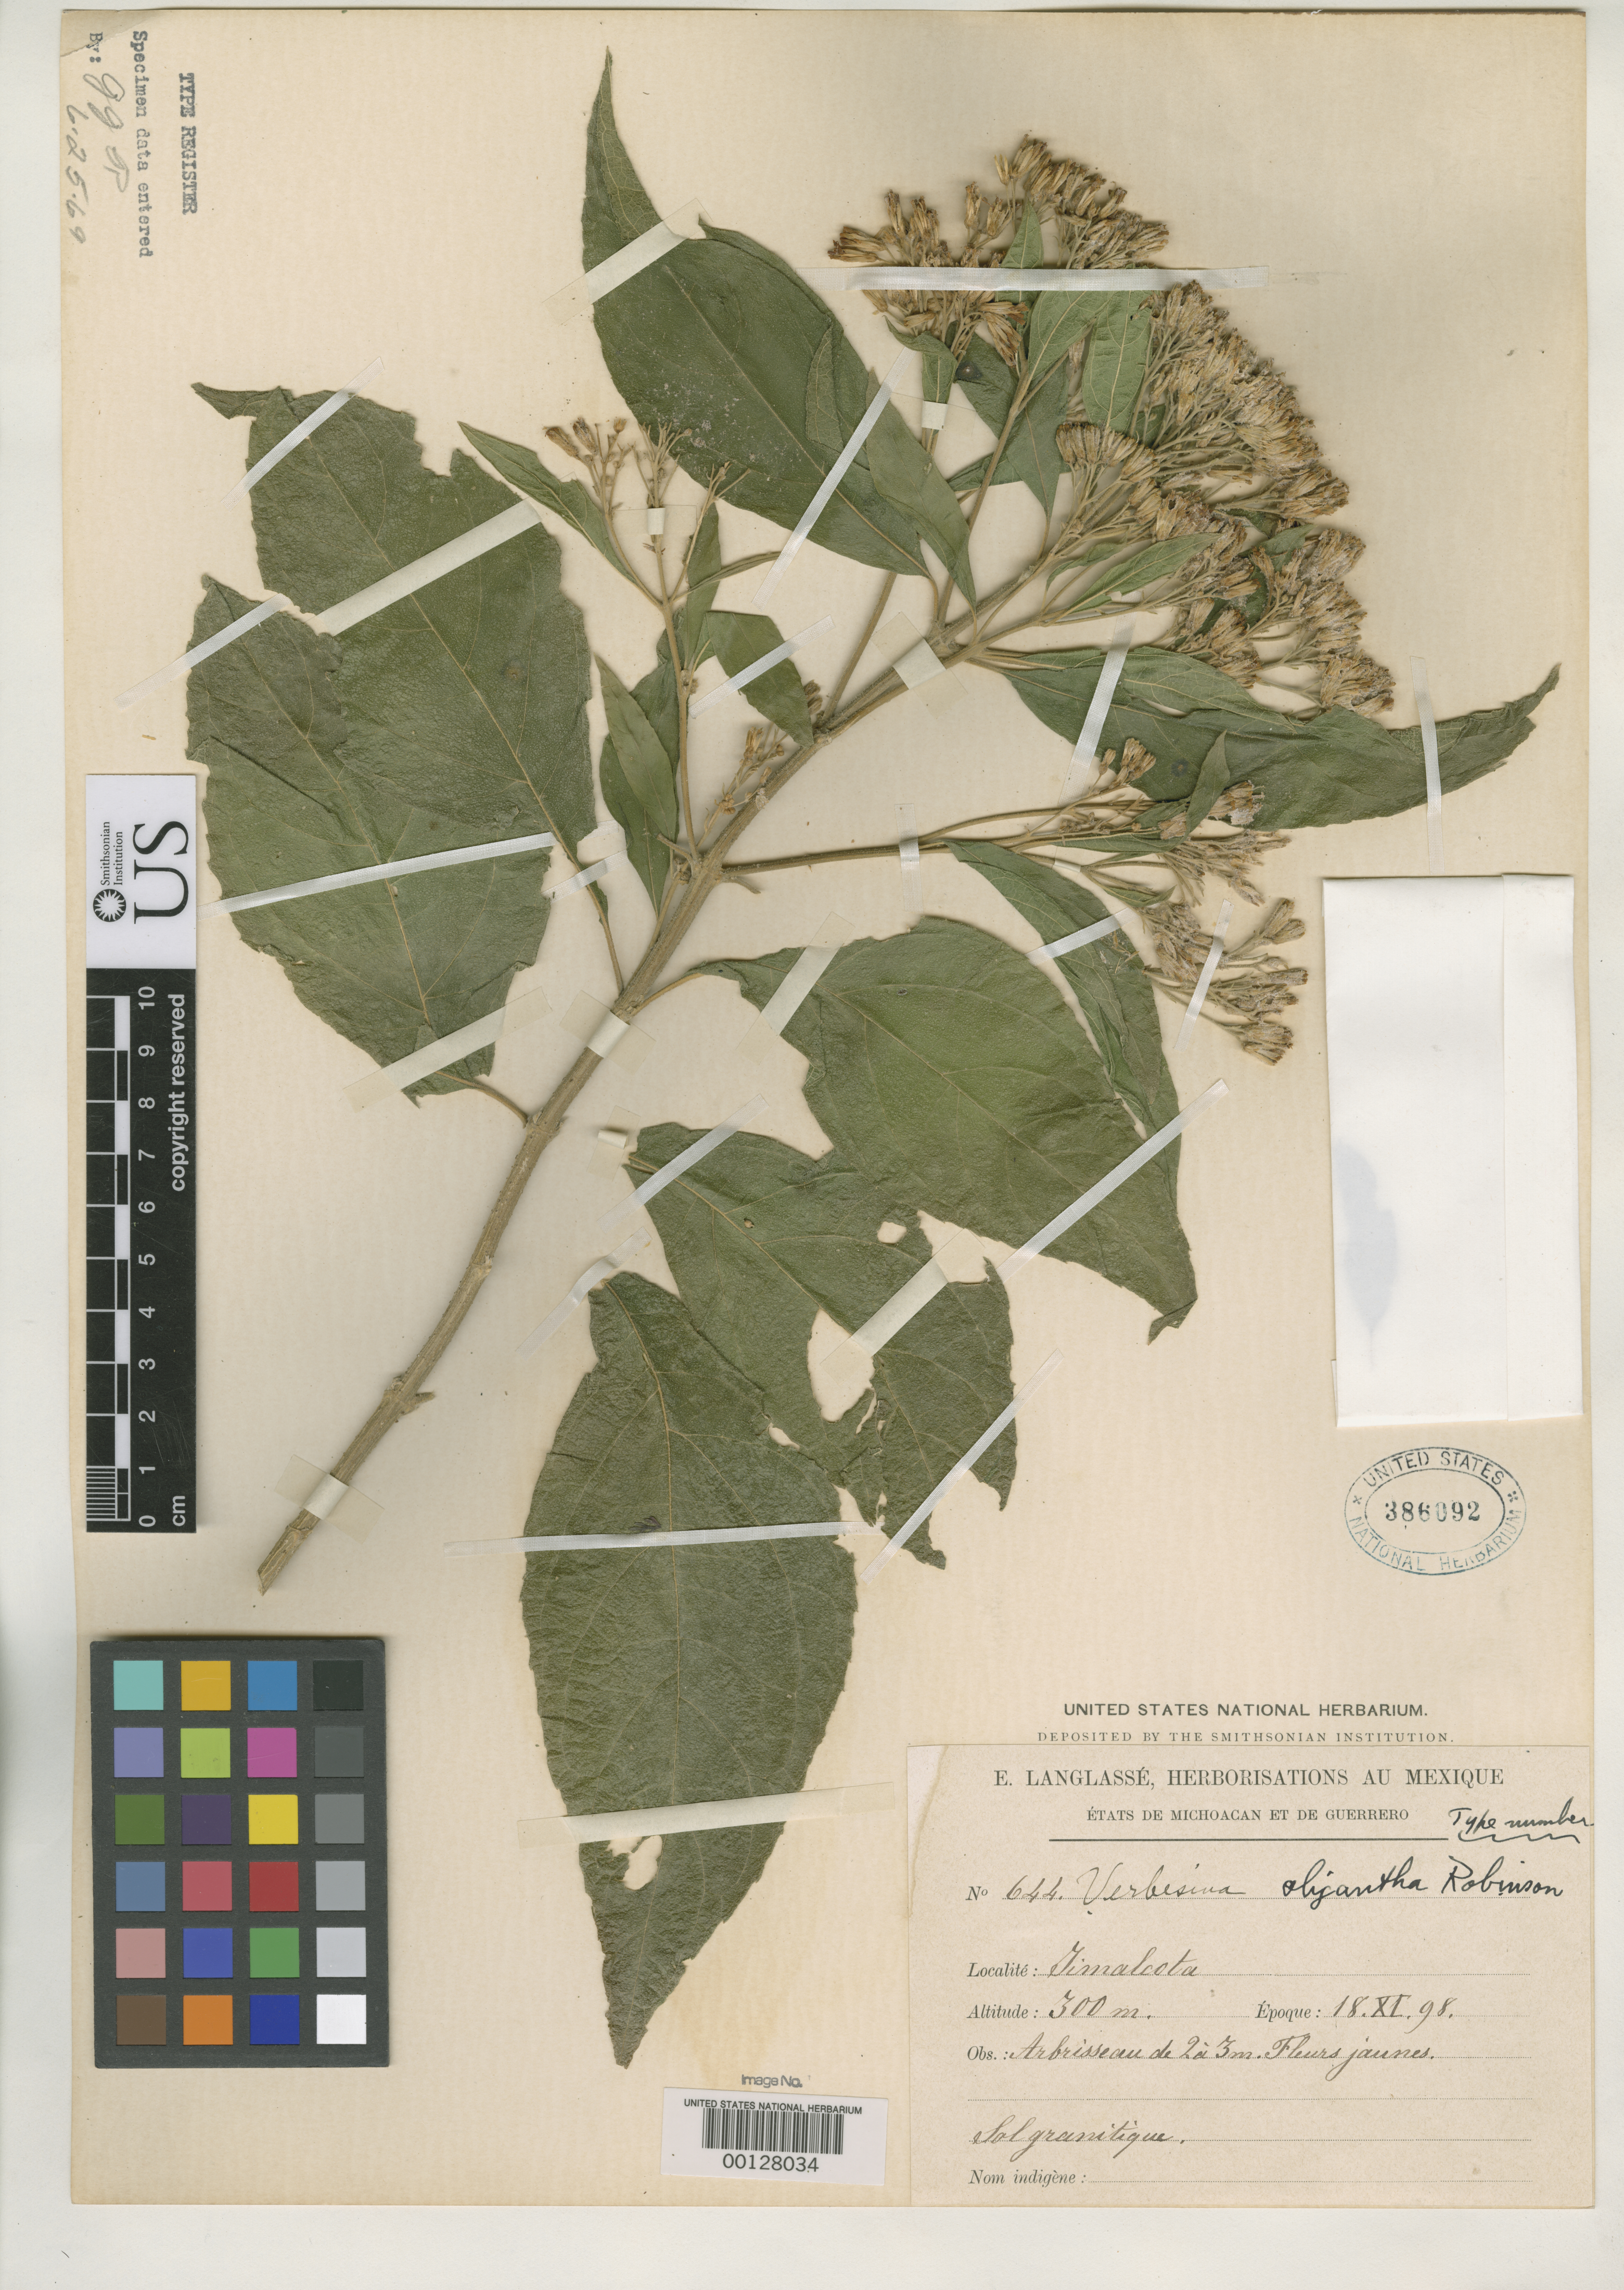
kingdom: Plantae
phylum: Tracheophyta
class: Magnoliopsida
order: Asterales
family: Asteraceae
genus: Verbesina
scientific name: Verbesina oligantha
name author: B.L. Rob.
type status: Isotype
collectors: E. Langlassé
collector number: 644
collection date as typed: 18 Nov 1898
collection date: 1898-11-18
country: Mexico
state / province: Guerrero / Michoacán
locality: Jimalcota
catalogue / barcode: US 386092